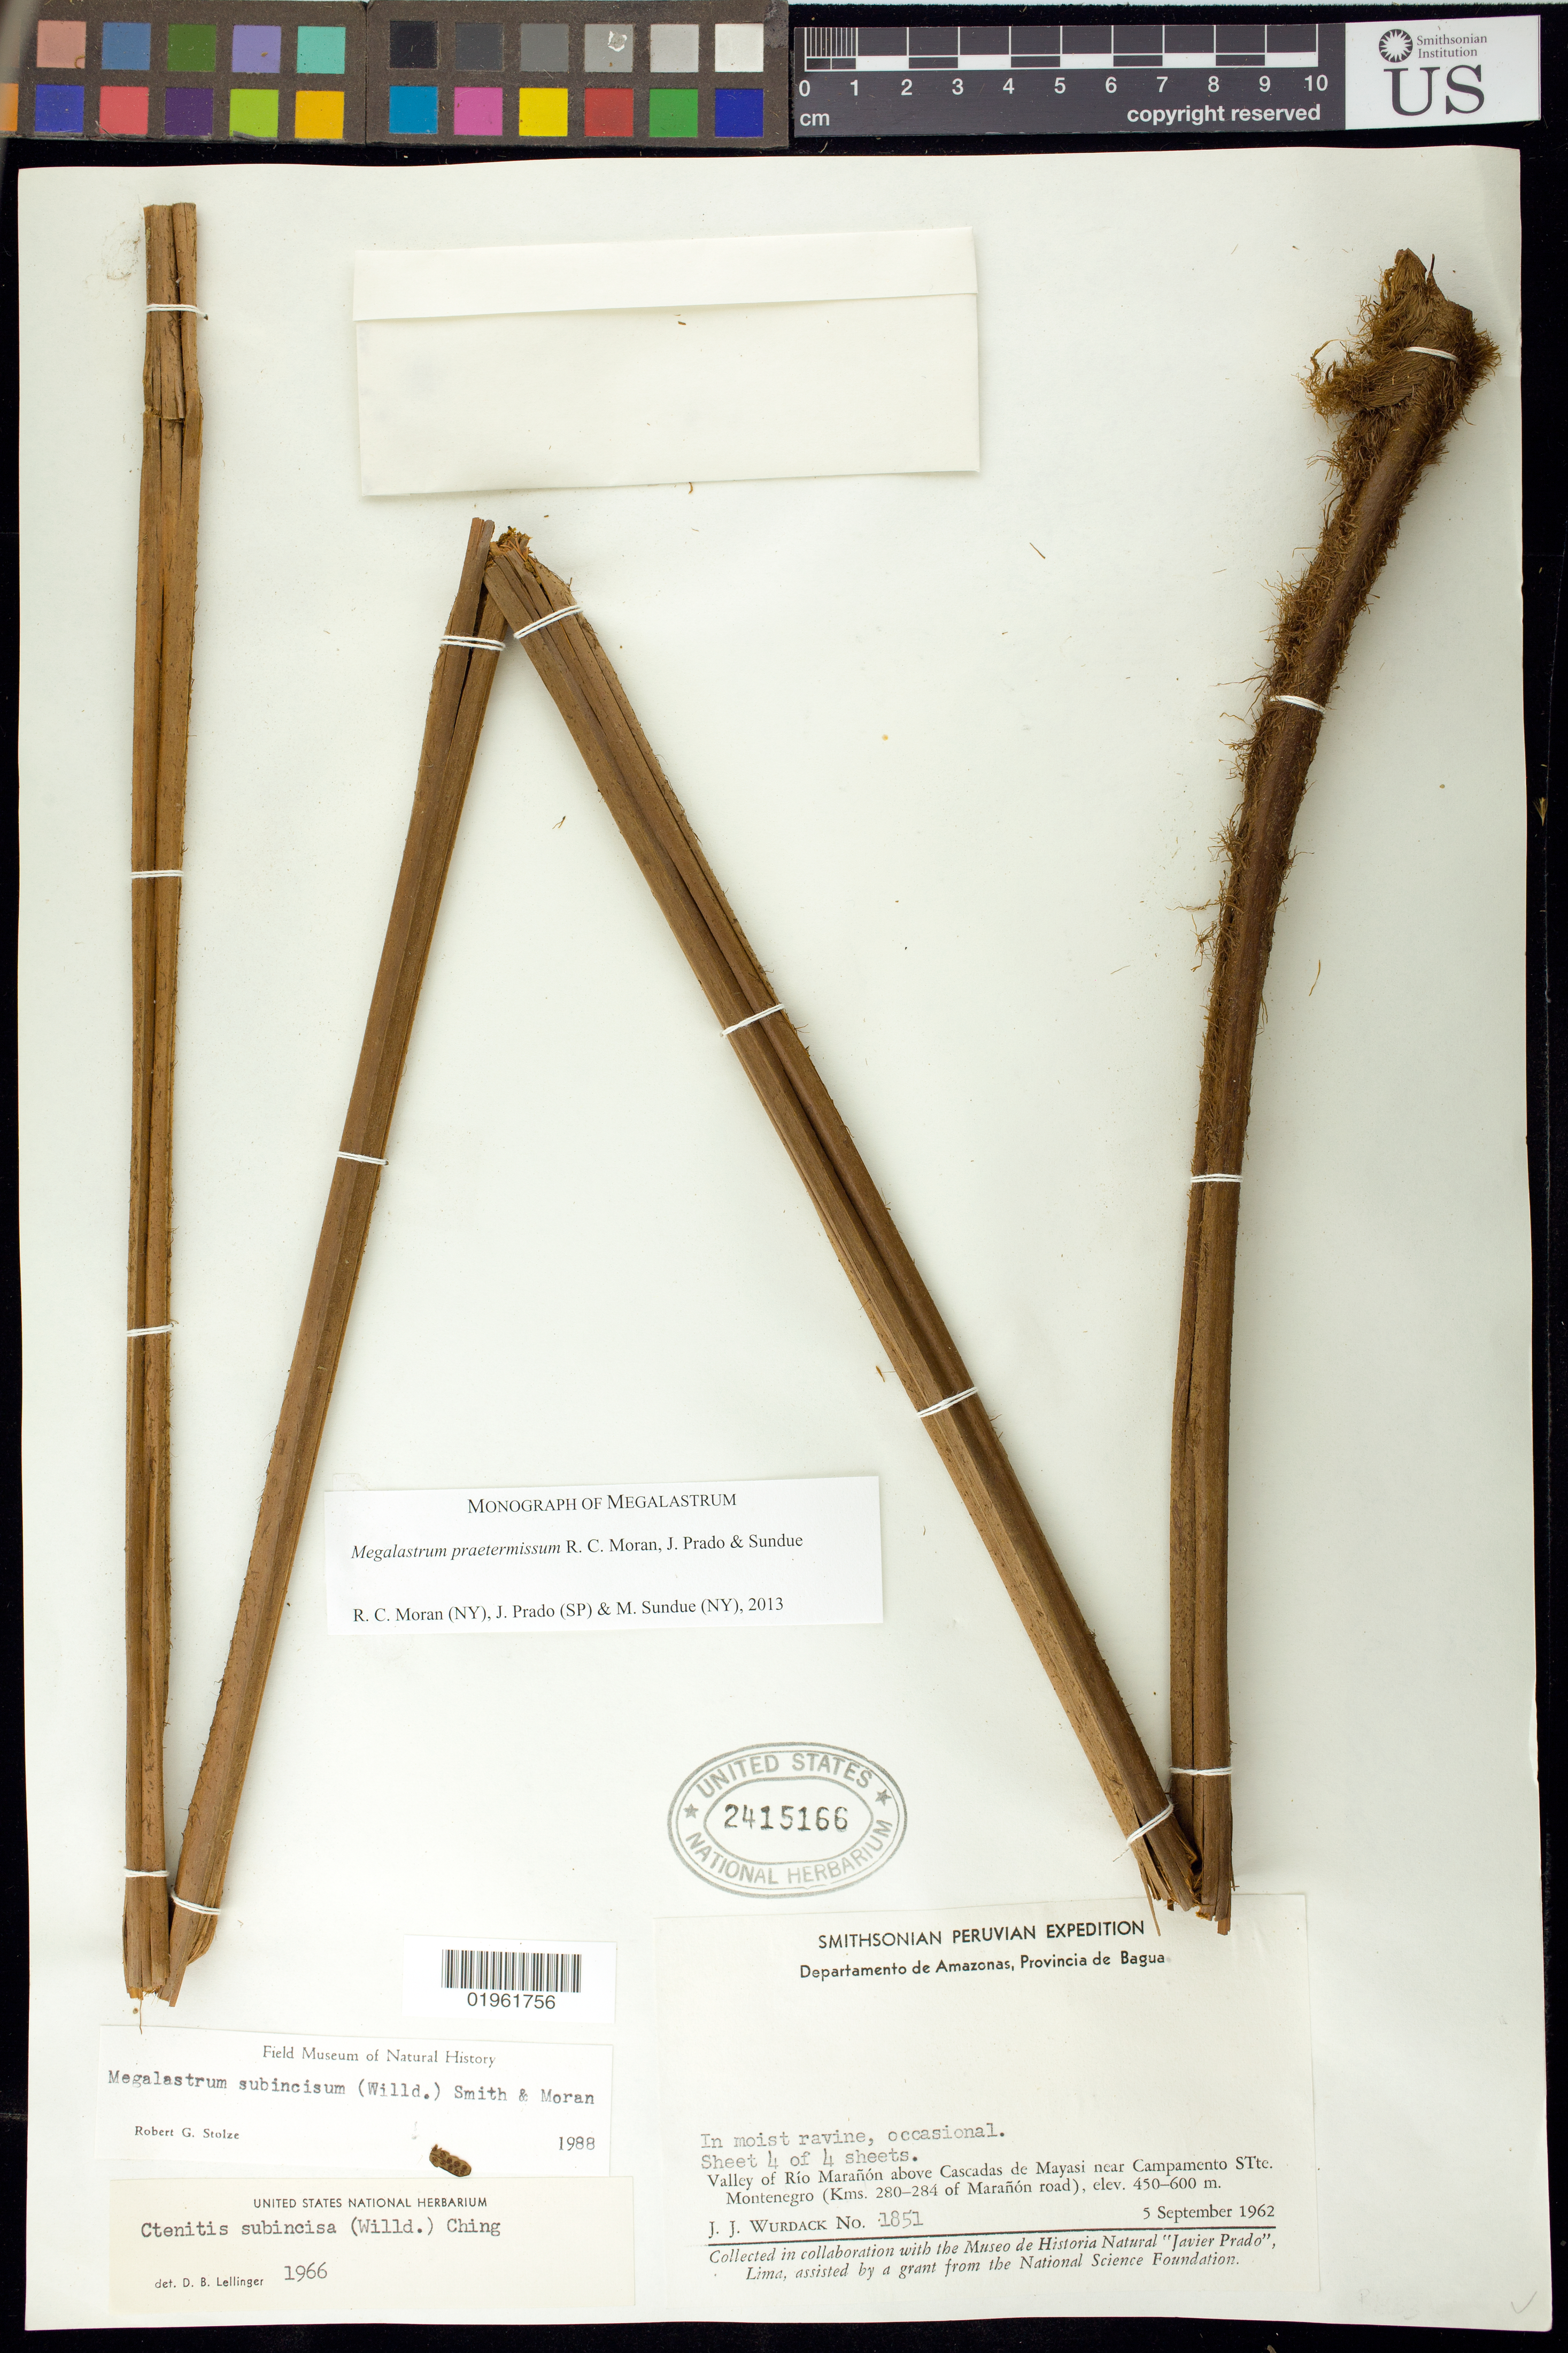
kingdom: Plantae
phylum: Tracheophyta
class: Polypodiopsida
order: Polypodiales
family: Dryopteridaceae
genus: Megalastrum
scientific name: Megalastrum praetermissum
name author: R.C. Moran et al.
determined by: Moran, R. C.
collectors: J. J. Wurdack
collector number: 1851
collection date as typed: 05 Sep 1962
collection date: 1962-09-05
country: Peru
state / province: Amazonas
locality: Prov. Bagua; Valley of Río Marañón above Cascadas de Mayasi near Campamento Stte. Montenegro (Kms. 280-284 of Marañón road)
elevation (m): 450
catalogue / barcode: US 2415166